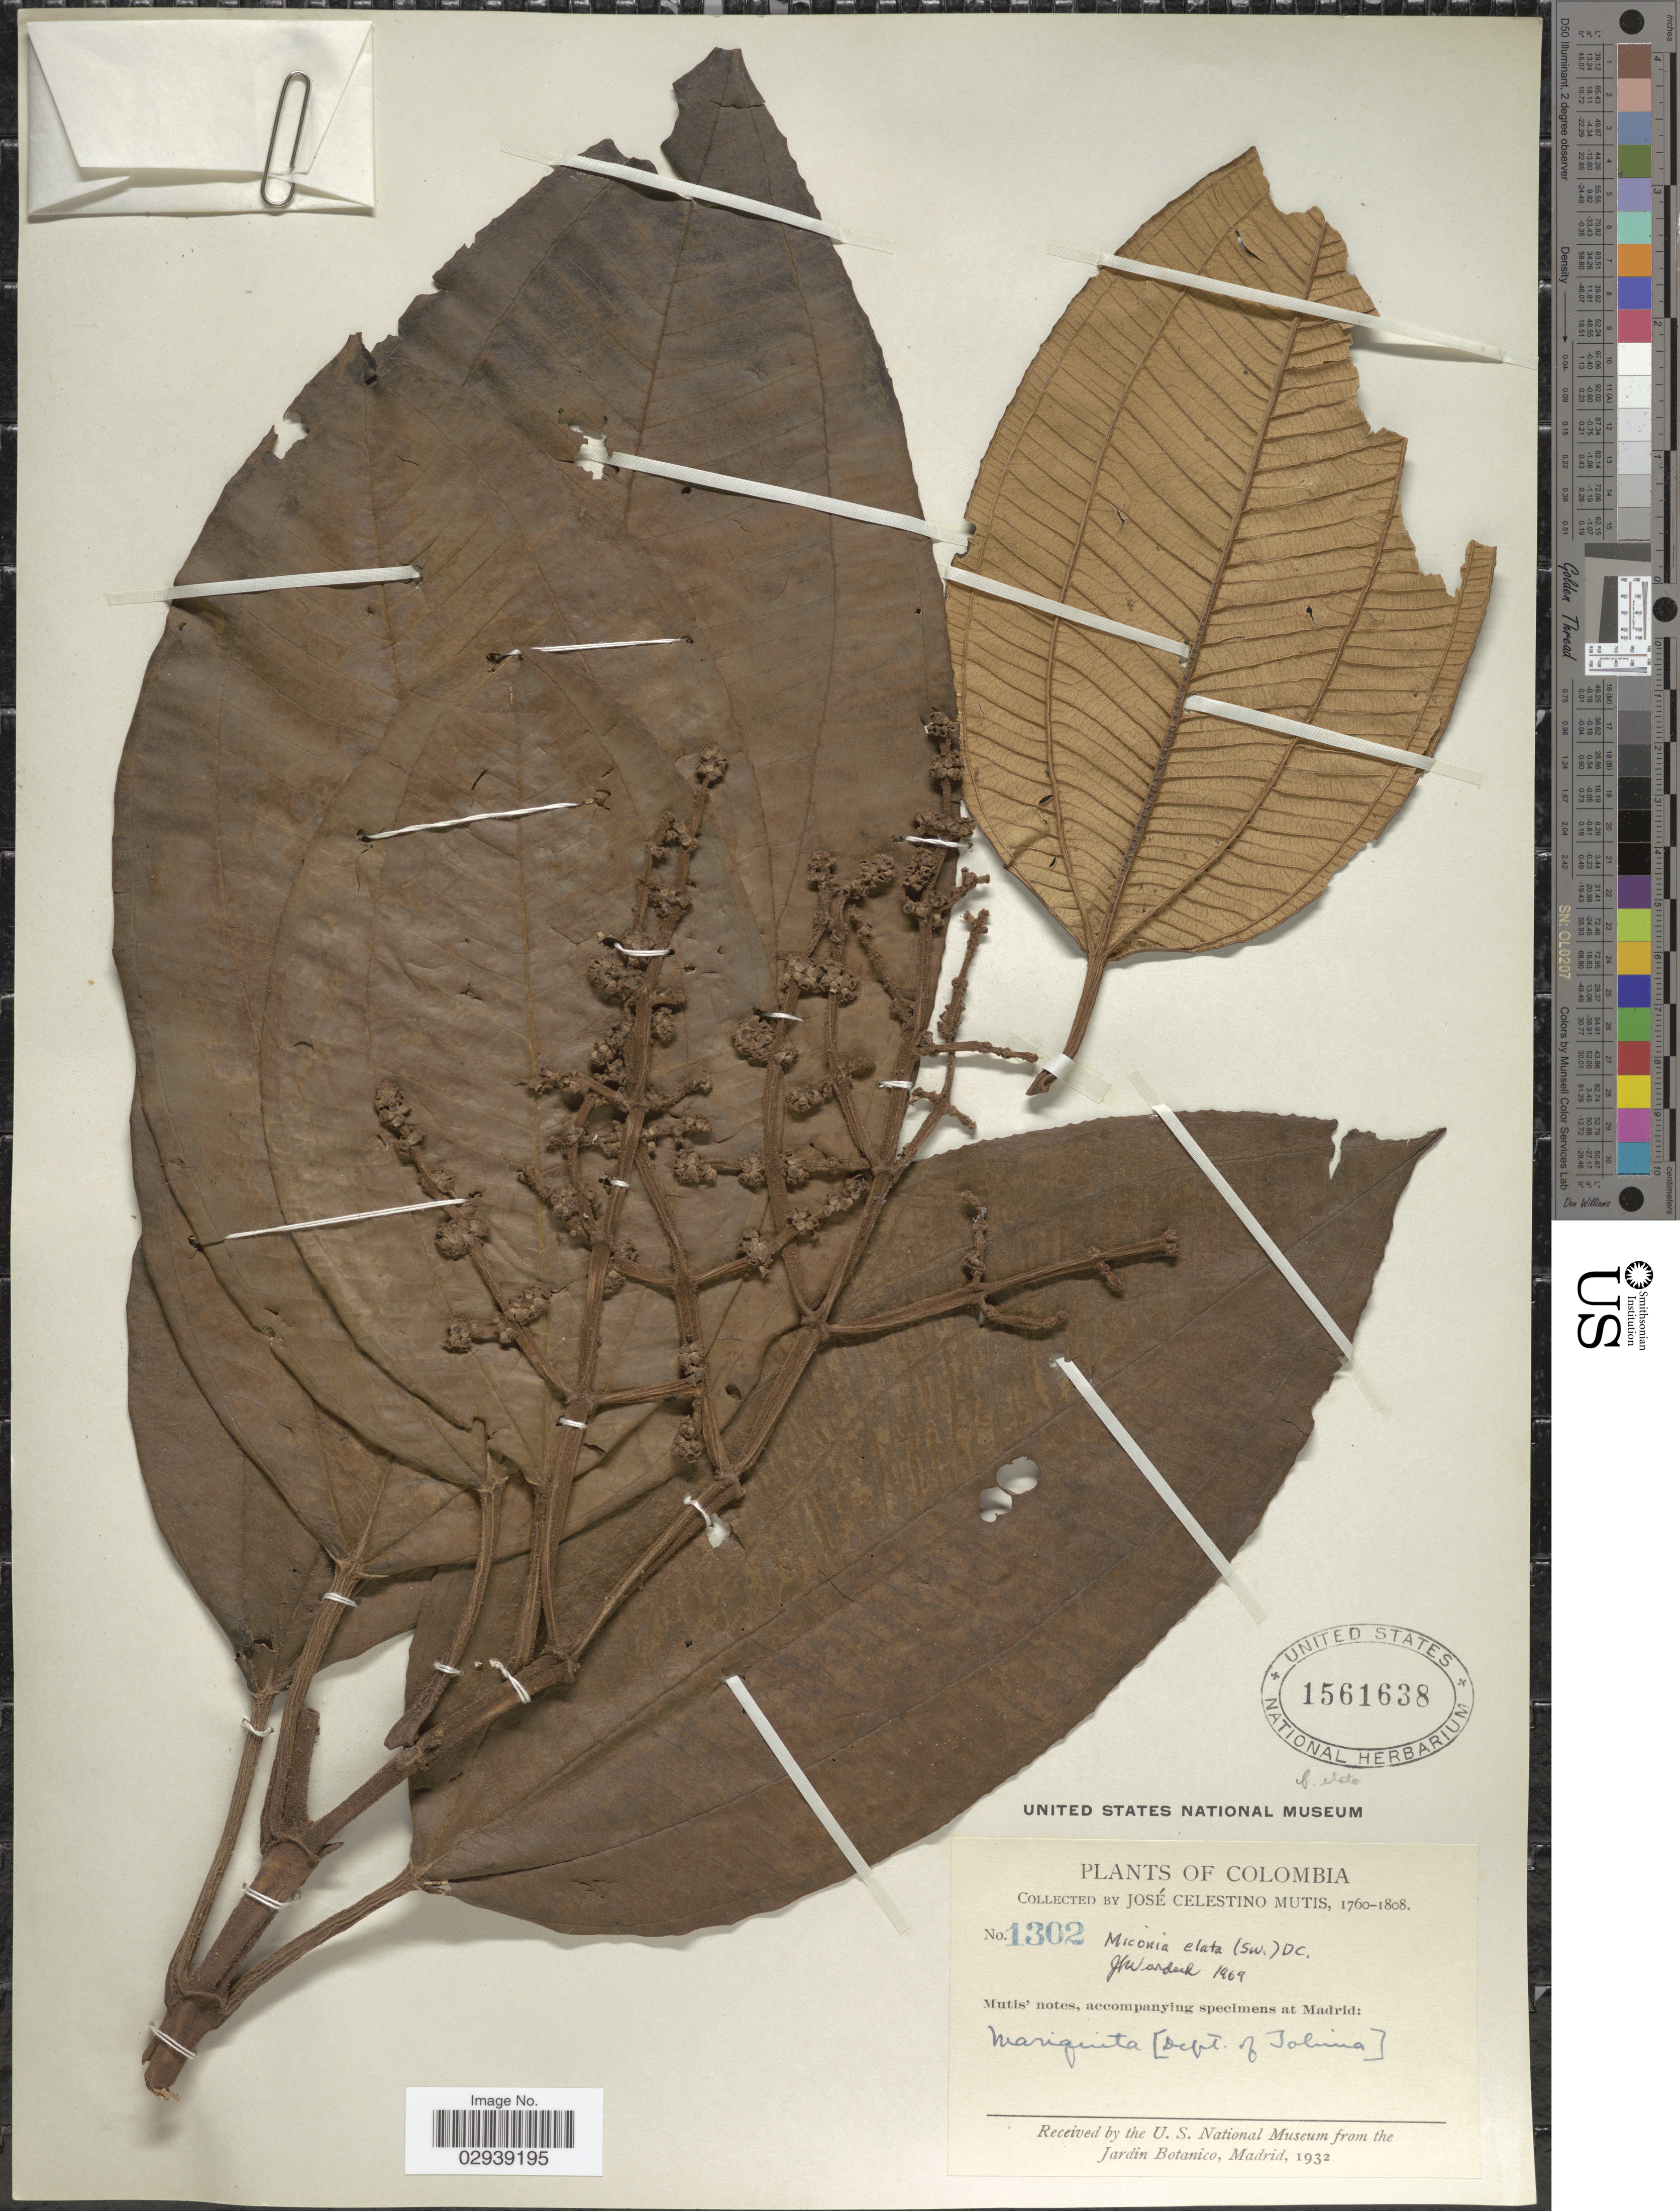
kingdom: Plantae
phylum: Tracheophyta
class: Magnoliopsida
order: Myrtales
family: Melastomataceae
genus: Miconia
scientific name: Miconia elata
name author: (Sw.) DC.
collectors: J. C. B. Mutis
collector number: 1302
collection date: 1760/1808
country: Colombia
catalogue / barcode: US 1561638